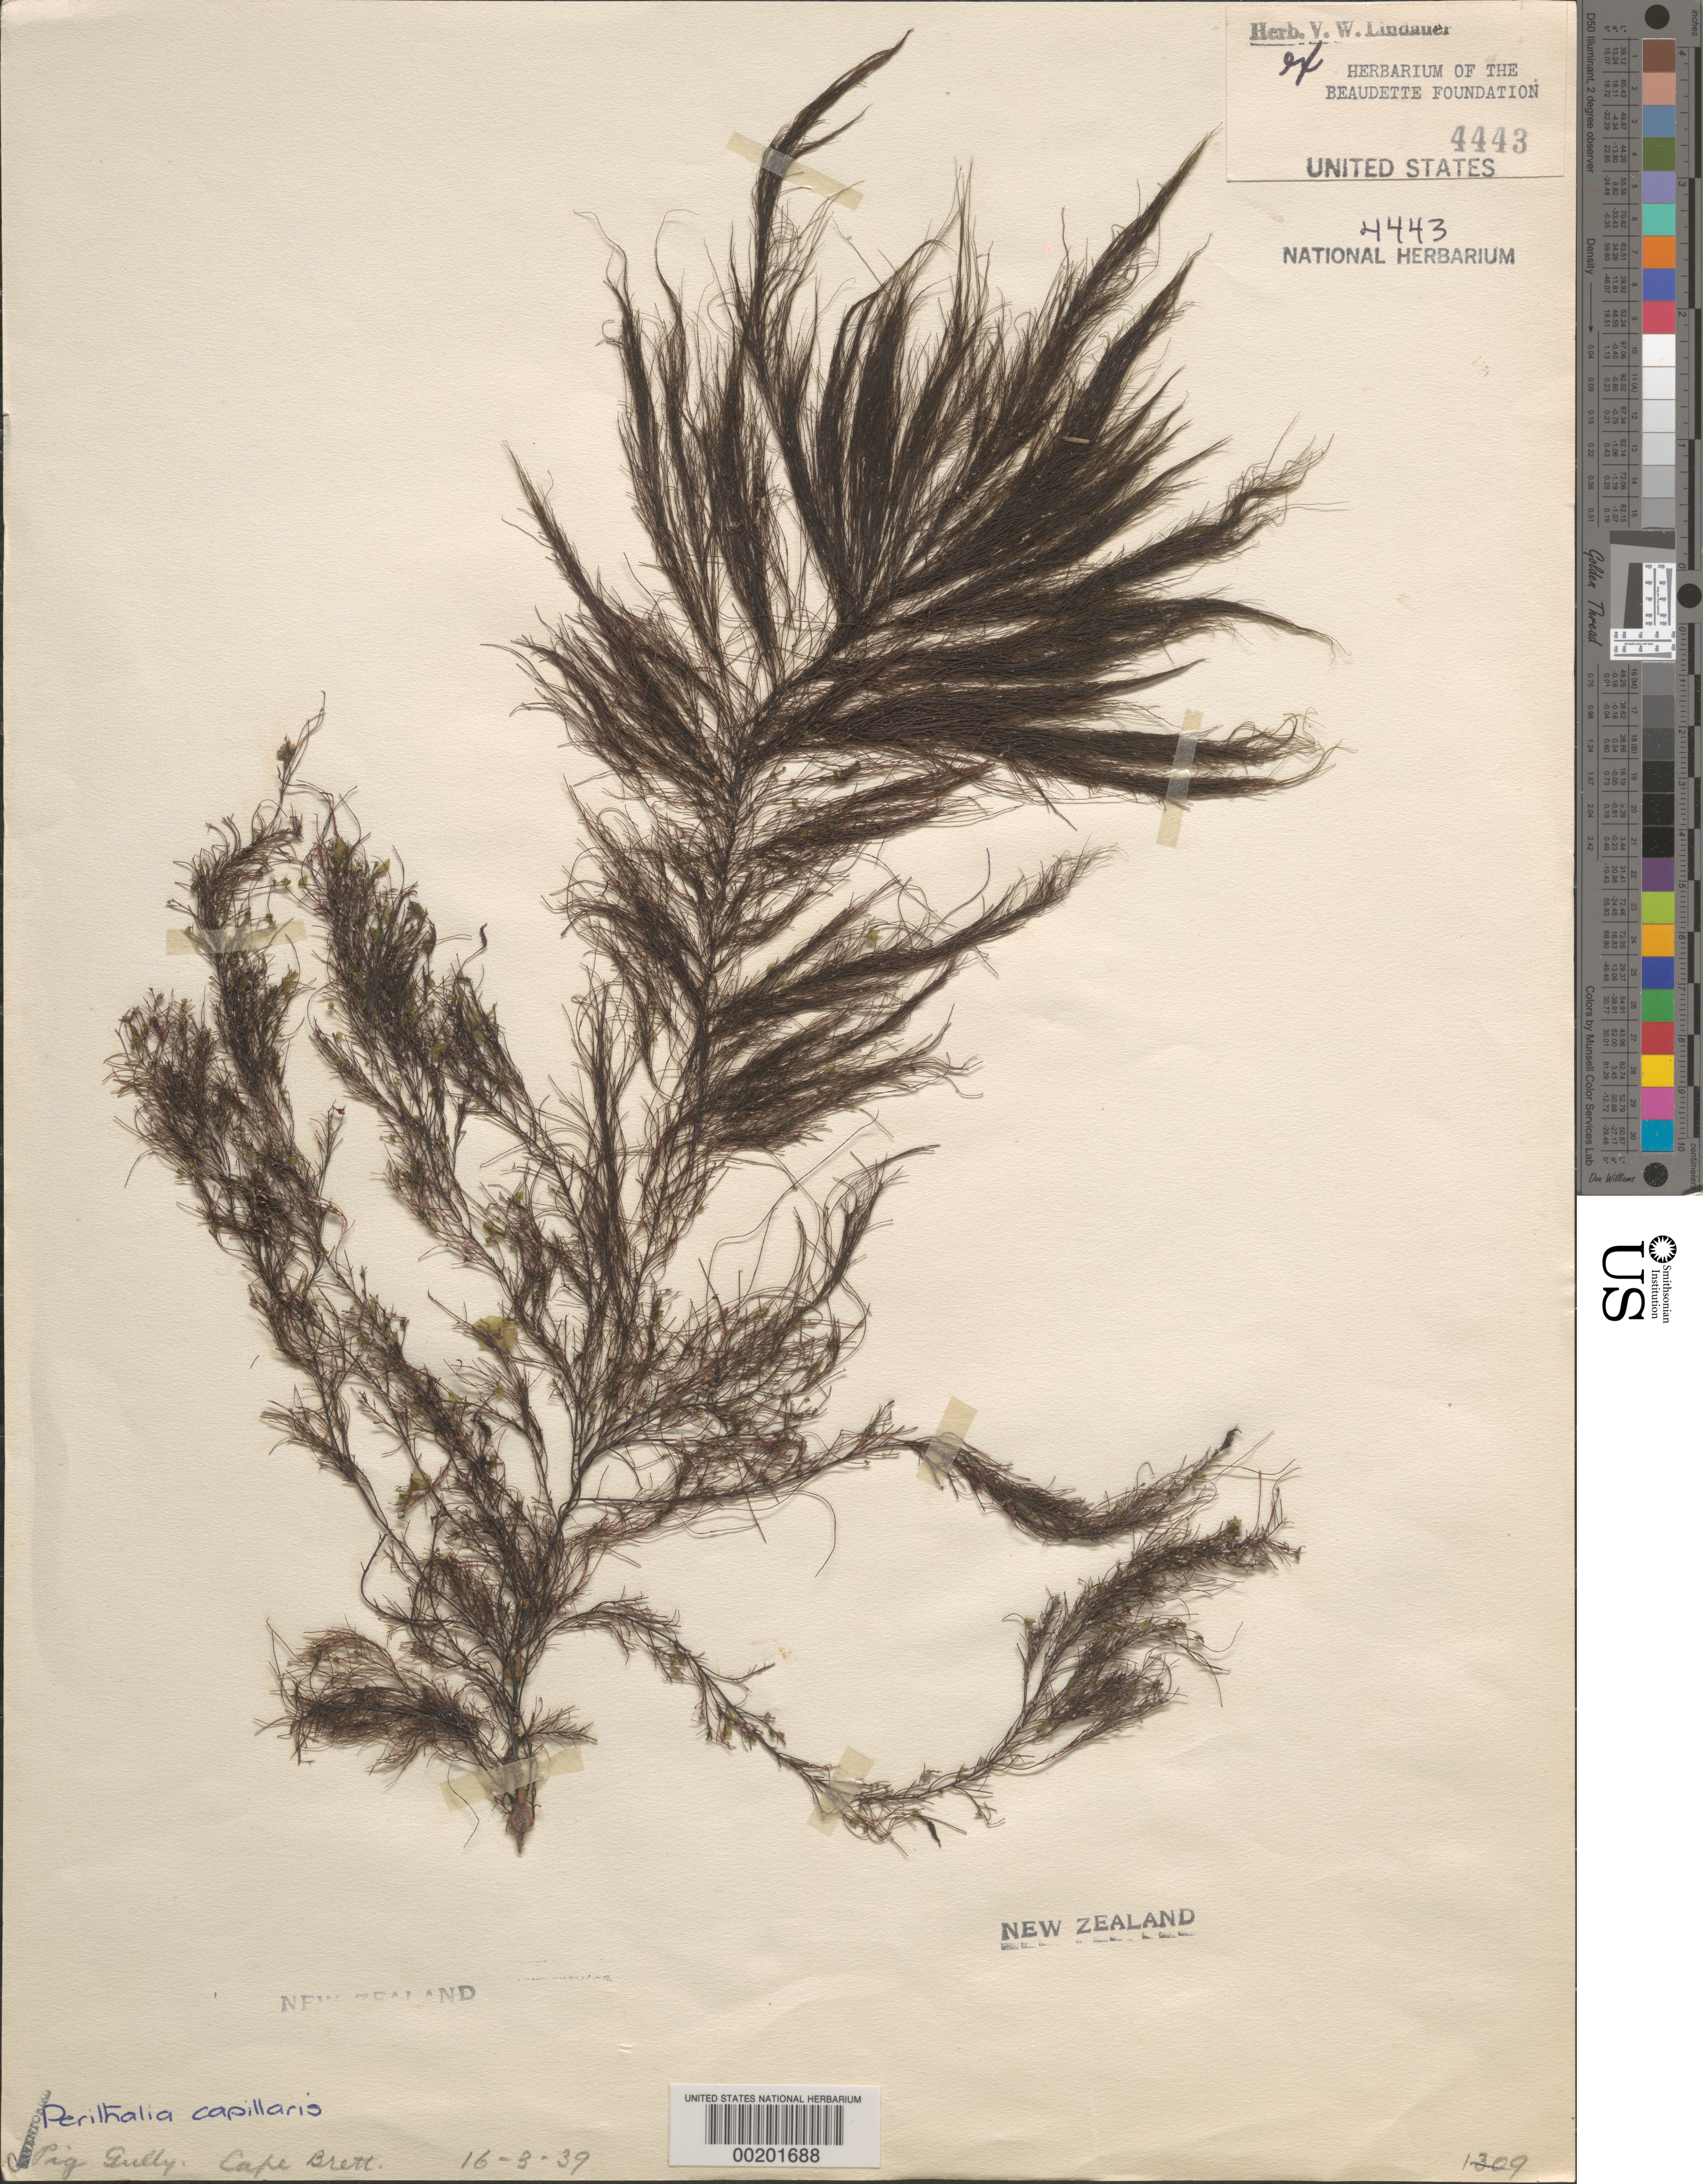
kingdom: Chromista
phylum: Ochrophyta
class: Phaeophyceae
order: Sporochnales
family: Sporochnaceae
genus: Perithalia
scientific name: Perithalia capillaris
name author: J. Agardh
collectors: V. Lindauer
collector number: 1309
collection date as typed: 16 Mar 1939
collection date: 1939-03-16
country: New Zealand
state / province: Northland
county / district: Far North District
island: North Island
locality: Pig Gully, Cape Brett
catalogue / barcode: US 4443